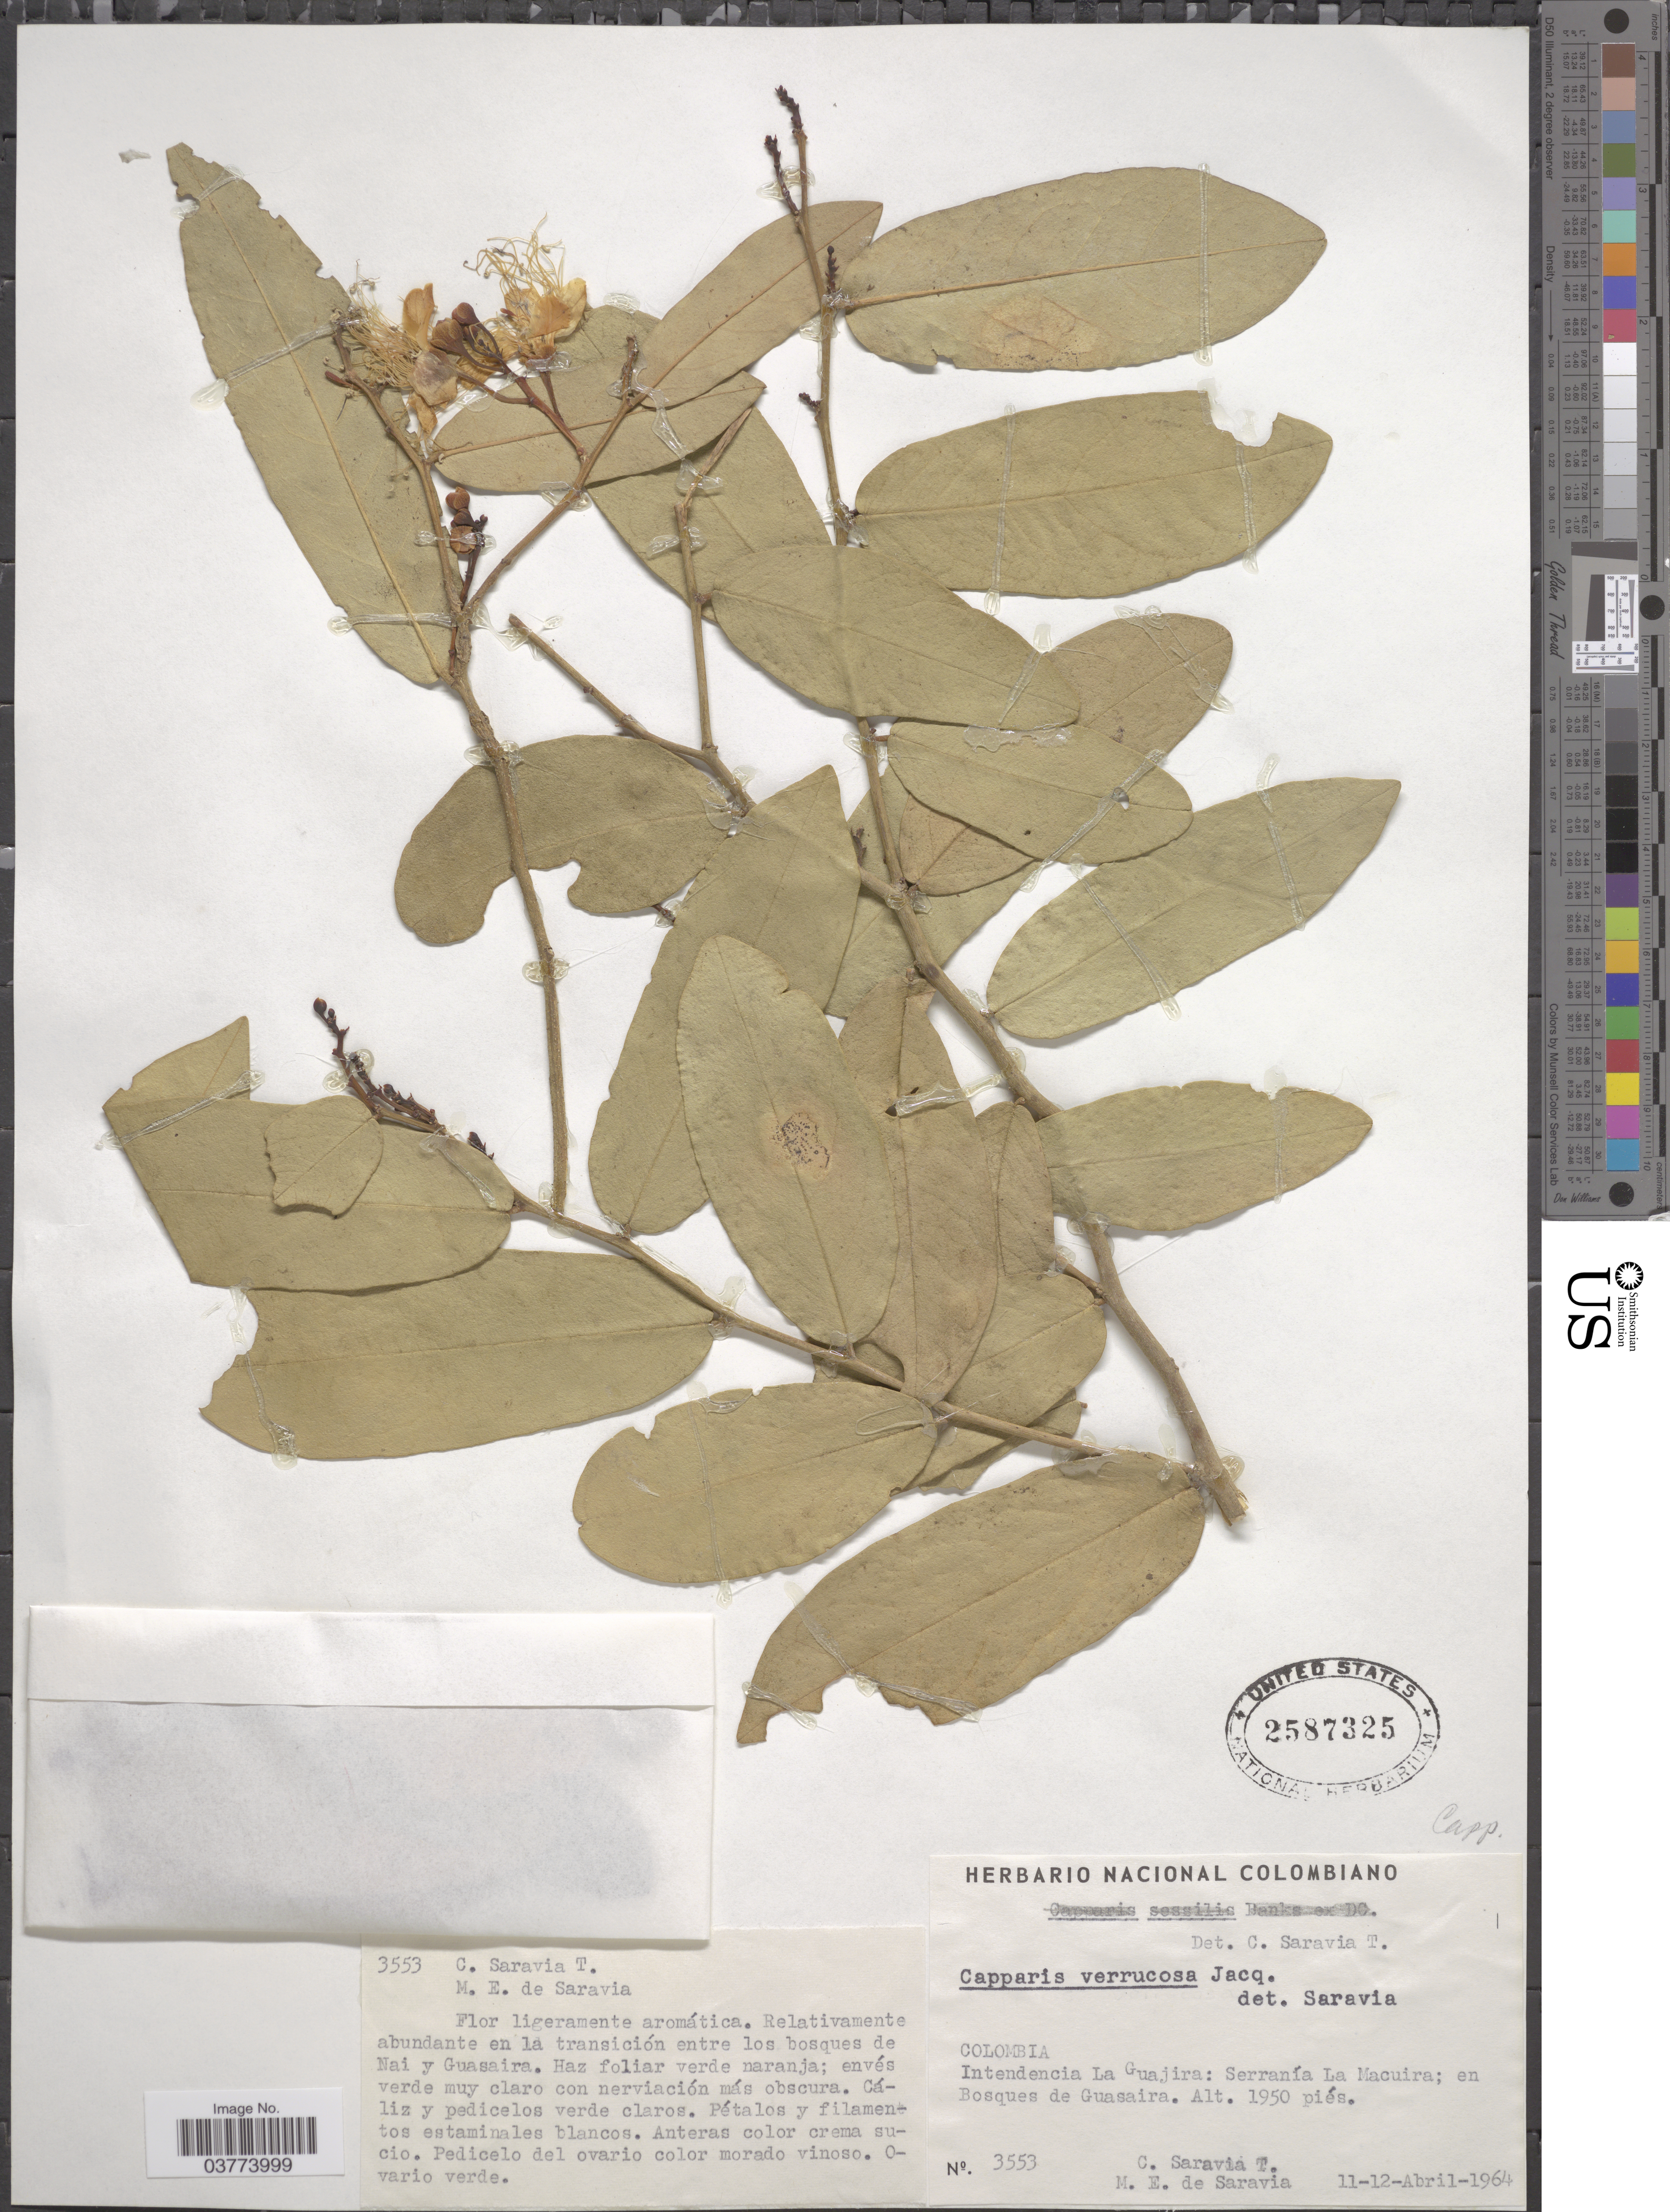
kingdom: Plantae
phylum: Tracheophyta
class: Magnoliopsida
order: Brassicales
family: Capparaceae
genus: Cynophalla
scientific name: Cynophalla verrucosa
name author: (Jacq.) J. Presl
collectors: C. Saravia T. & M. de Saravia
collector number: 3553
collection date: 1964-04-11/1964-04-12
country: Colombia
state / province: La Guajira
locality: Intendencia La Guajira; Serranía La Macuira; en Bosques de Guasaira.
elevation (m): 594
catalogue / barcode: US 2587325